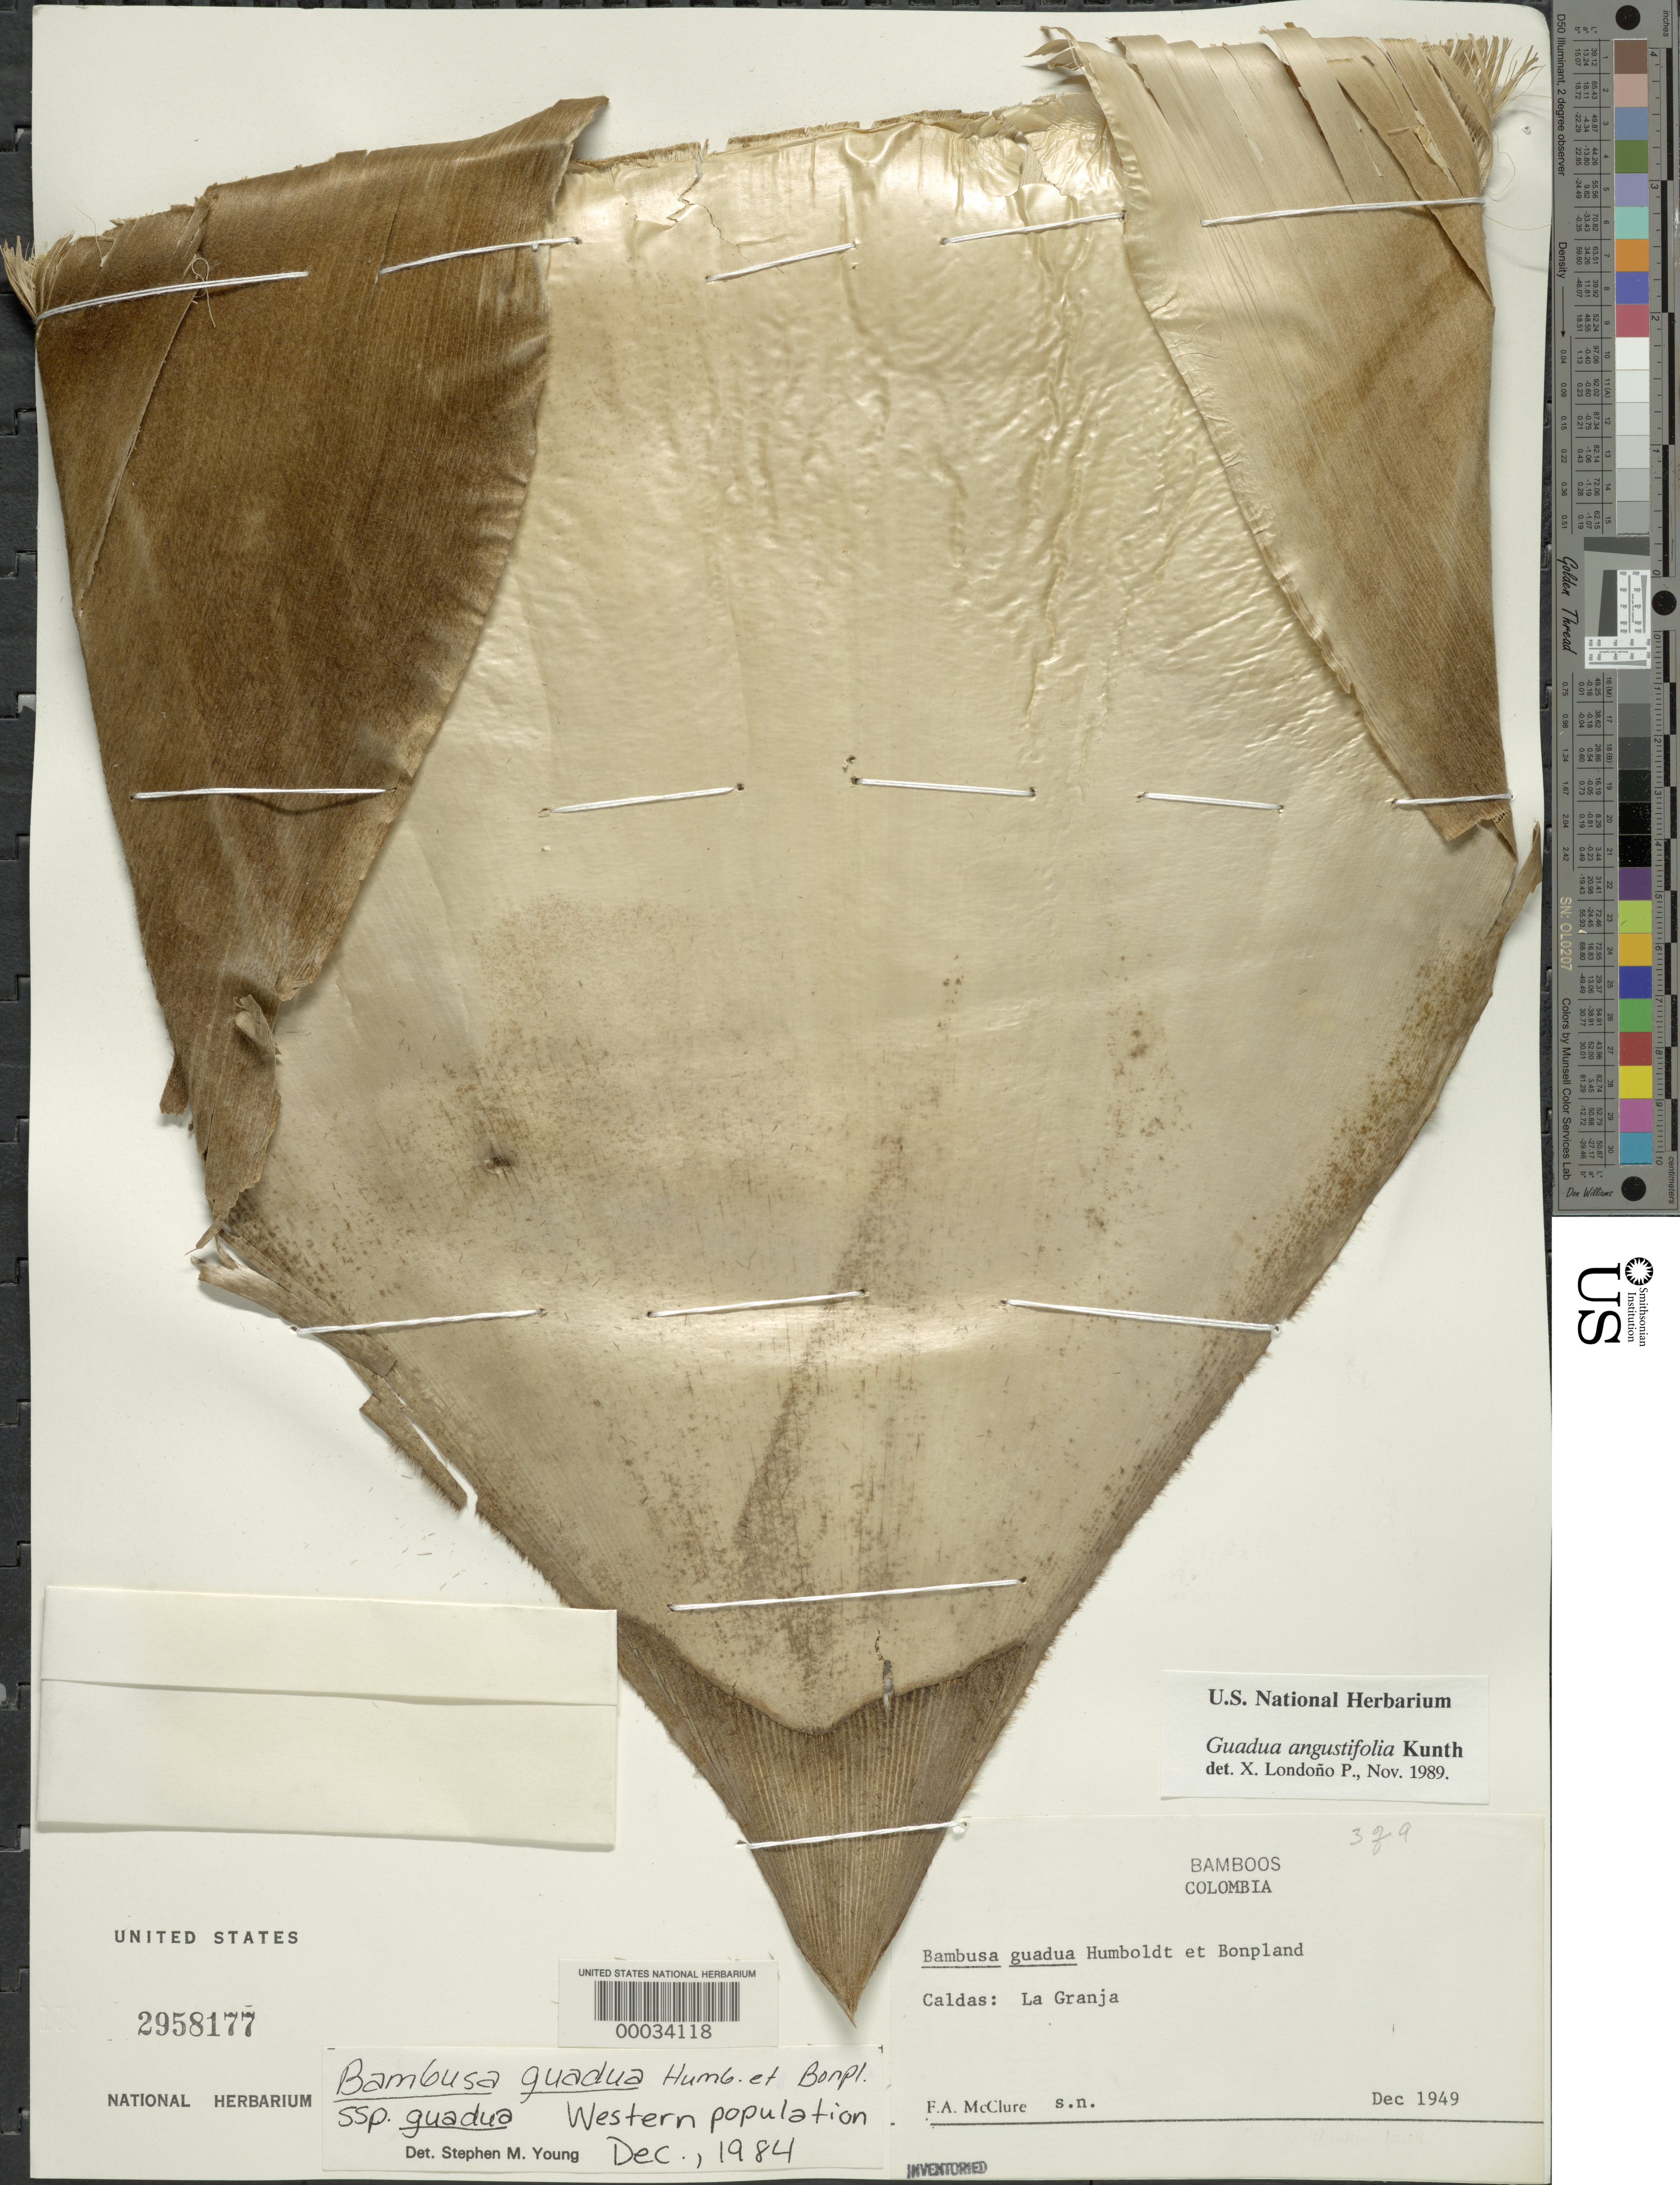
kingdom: Plantae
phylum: Tracheophyta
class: Liliopsida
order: Poales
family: Poaceae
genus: Guadua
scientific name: Guadua angustifolia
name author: Kunth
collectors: F. A. McClure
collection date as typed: Dec 1949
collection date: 1949-12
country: Colombia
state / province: Caldas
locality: La Granja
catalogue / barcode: US 2958177